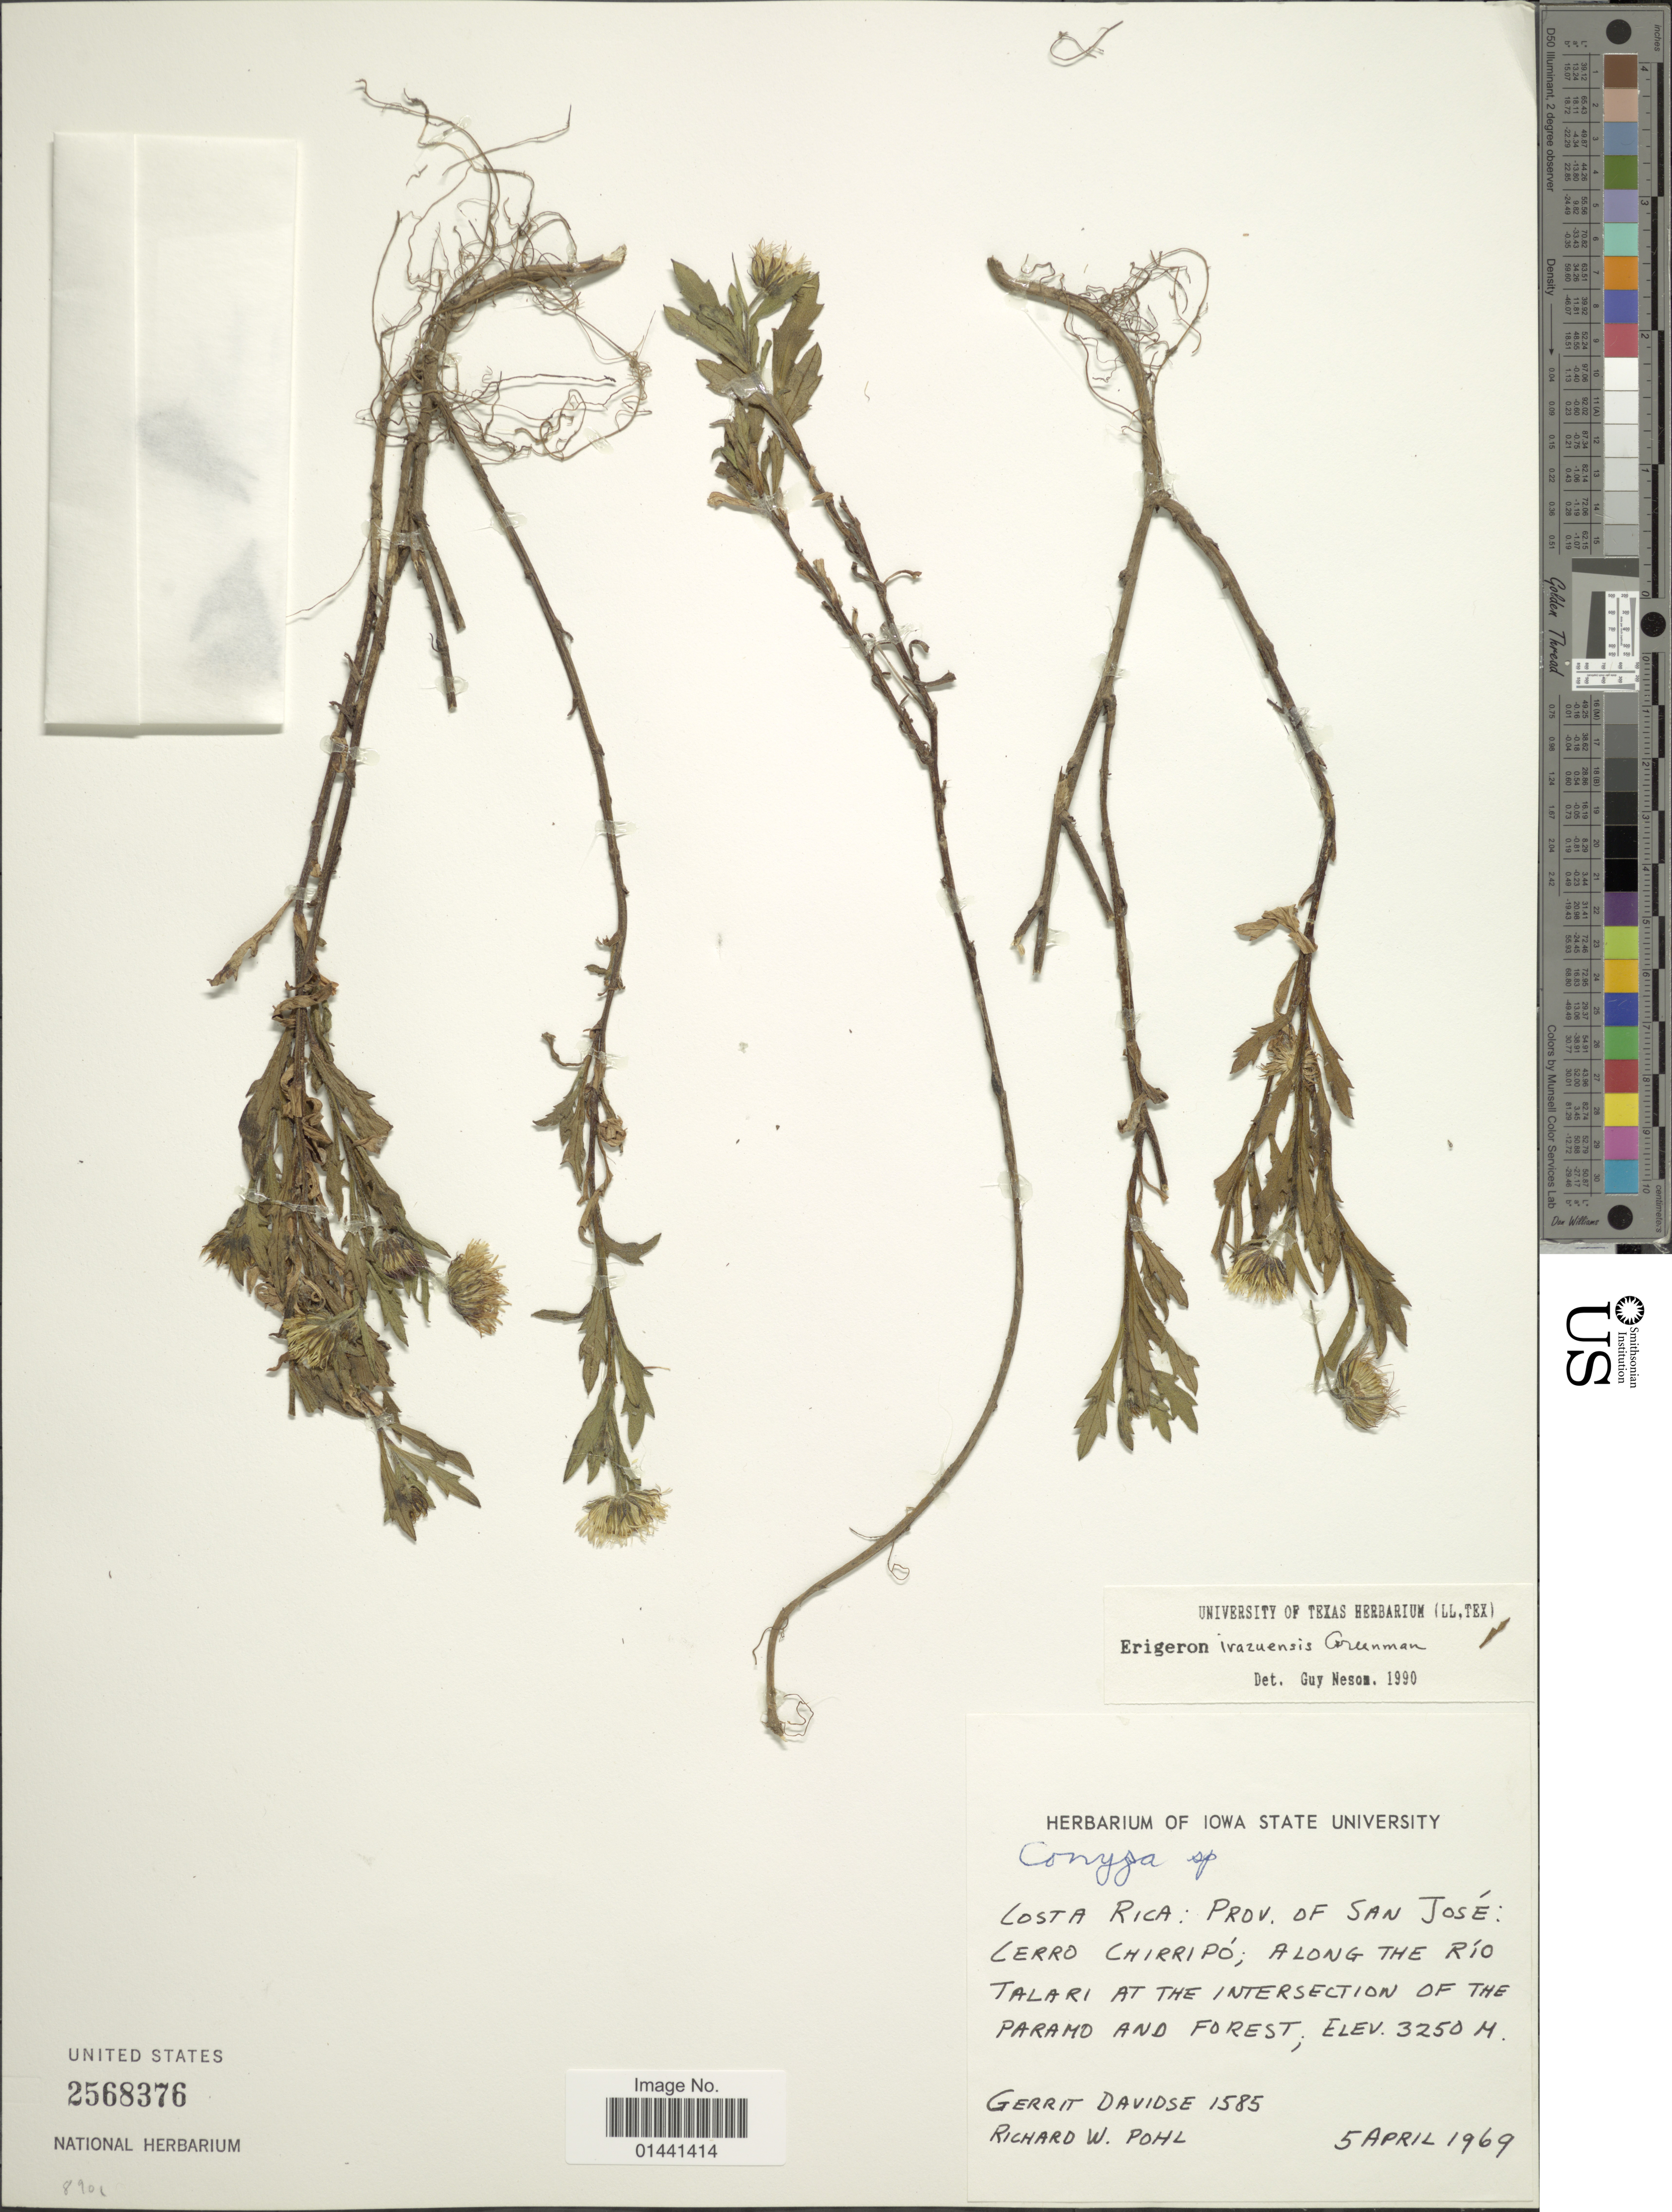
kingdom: Plantae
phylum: Tracheophyta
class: Magnoliopsida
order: Asterales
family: Asteraceae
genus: Erigeron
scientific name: Erigeron irazuense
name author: Greenm.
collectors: G. Davidse & R. W. Pohl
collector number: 1585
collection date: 1969-04-05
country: Costa Rica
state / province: San José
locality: Cerro Chirripó; along the Río Talari at the Intersection of the Paramo and Forest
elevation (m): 3250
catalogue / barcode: US 256876